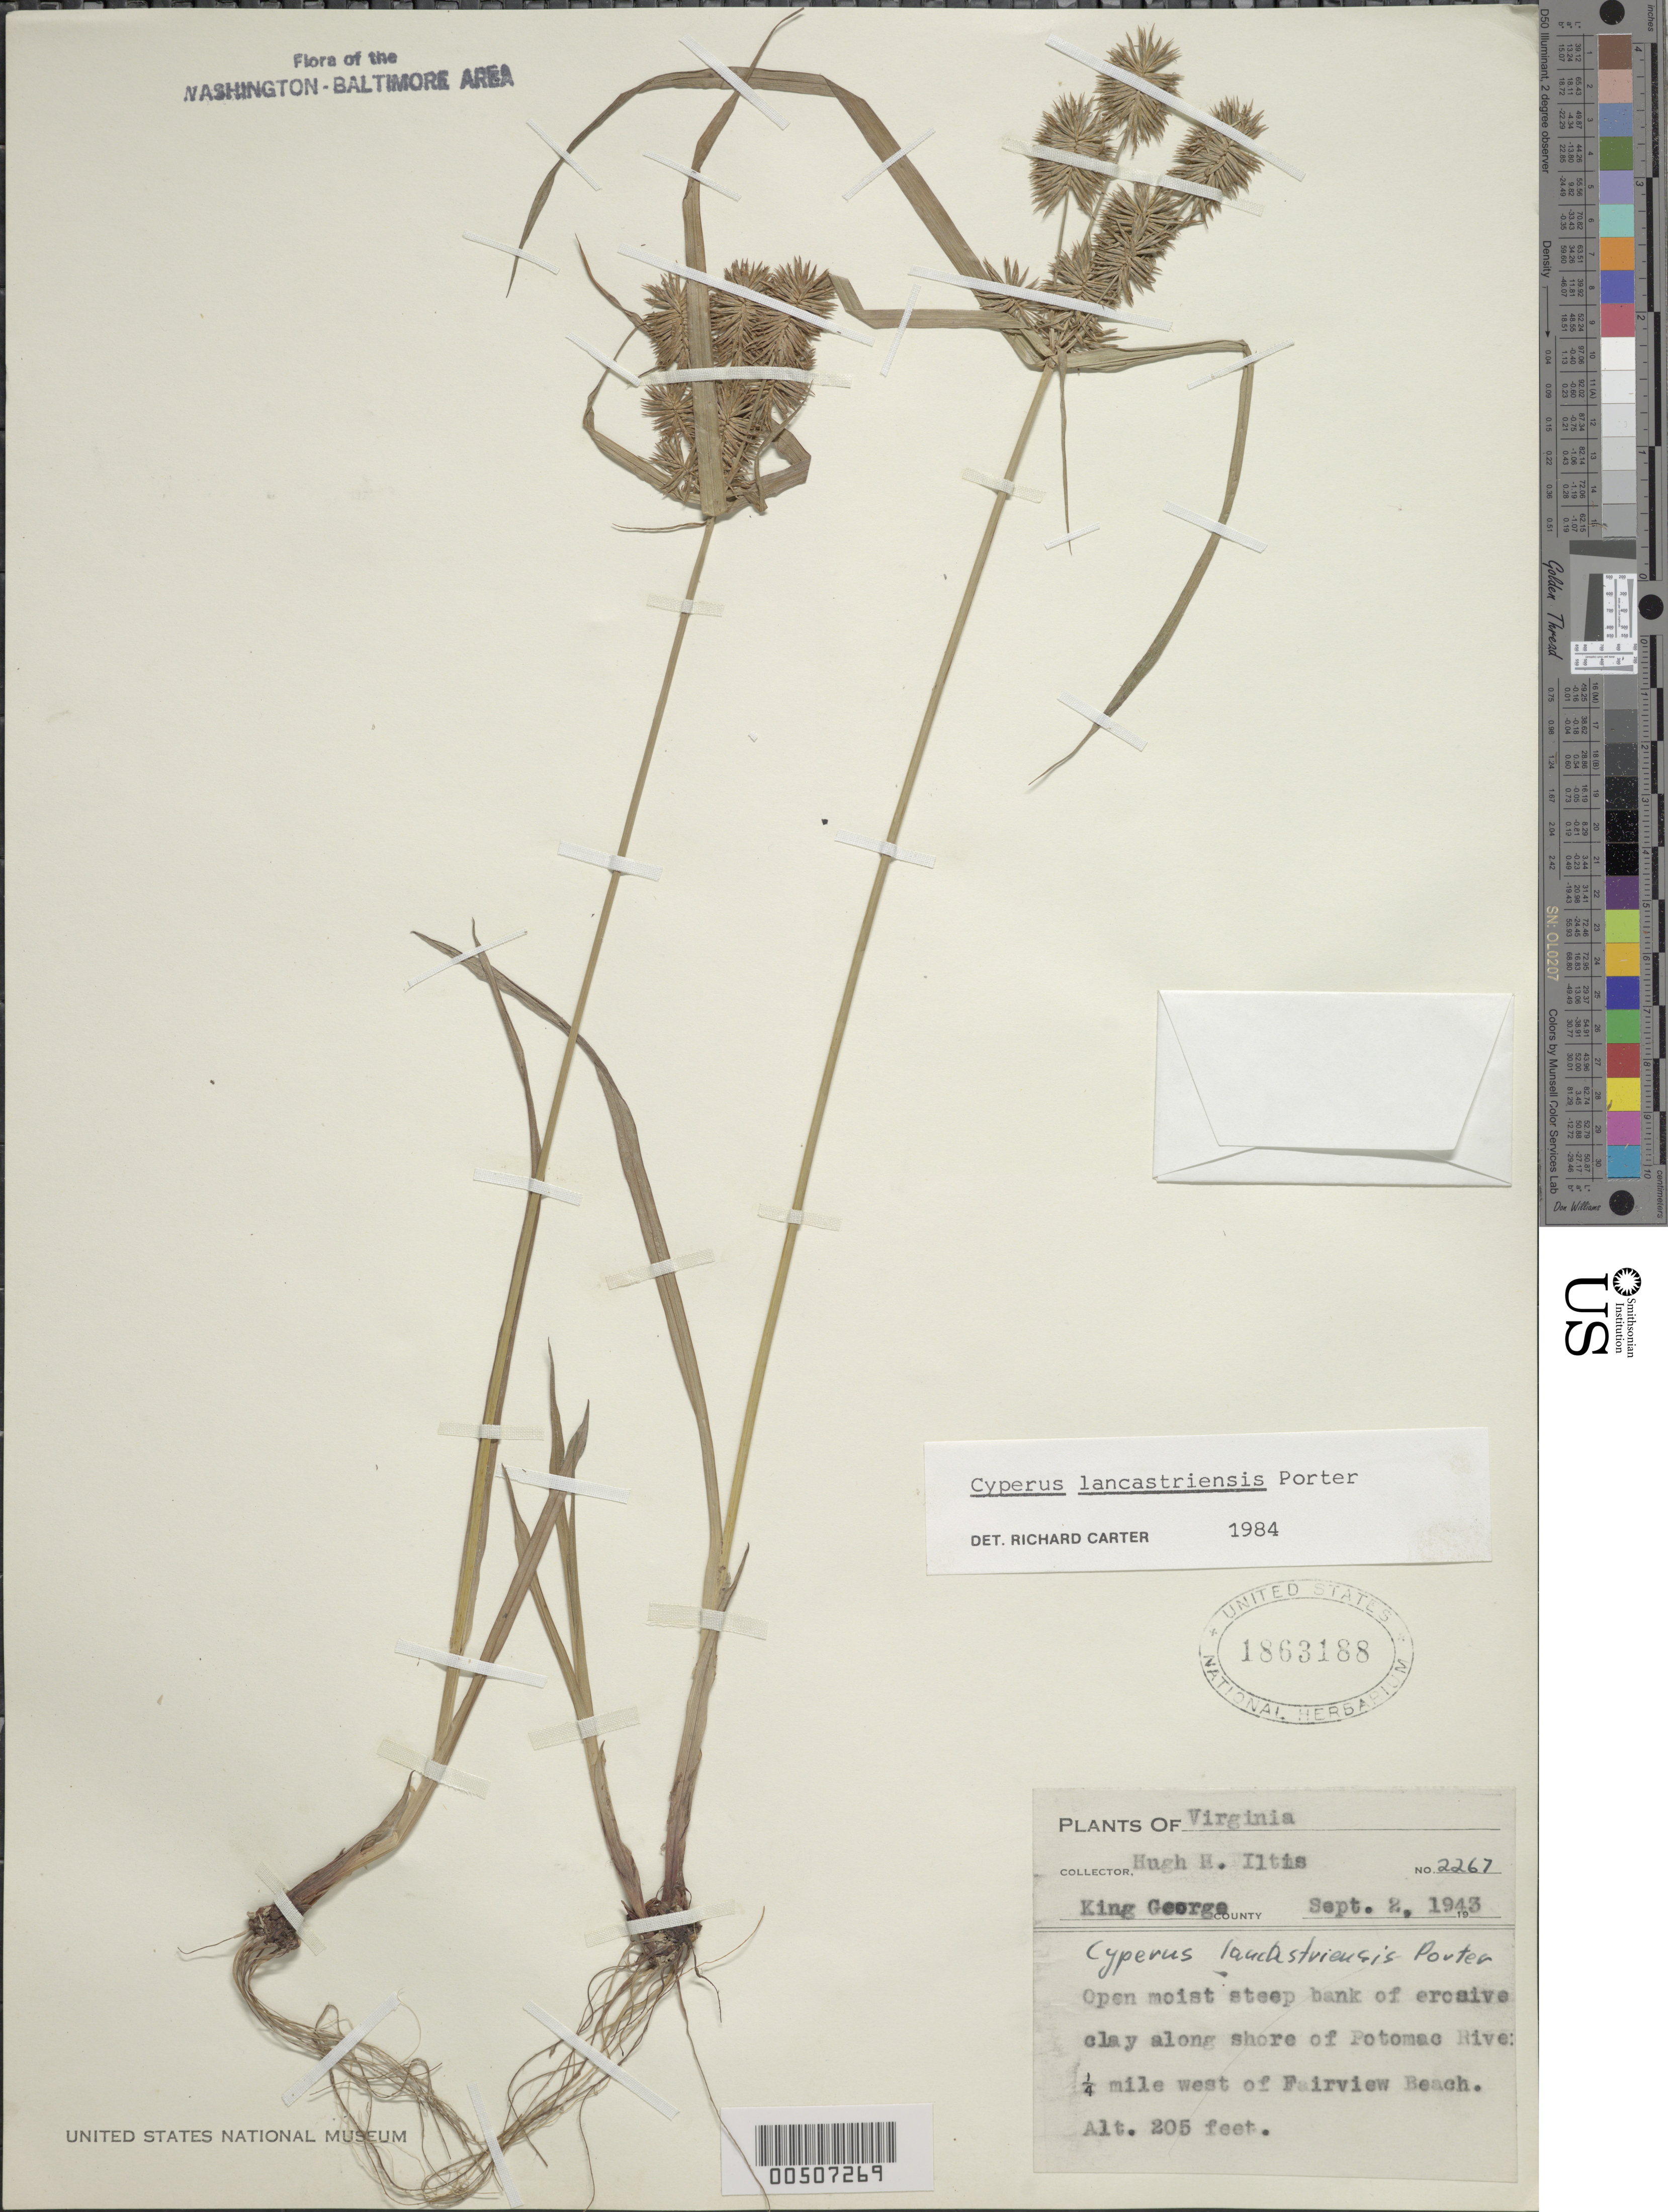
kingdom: Plantae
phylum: Tracheophyta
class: Liliopsida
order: Poales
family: Cyperaceae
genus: Cyperus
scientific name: Cyperus lancastriensis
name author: Porter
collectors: H. H. Iltis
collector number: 2267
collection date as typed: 02 Sep 1943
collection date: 1943-09-02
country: United States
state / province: Virginia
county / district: King George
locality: W of Fairview Beach, along shore of Potomac River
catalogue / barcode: US 1863188